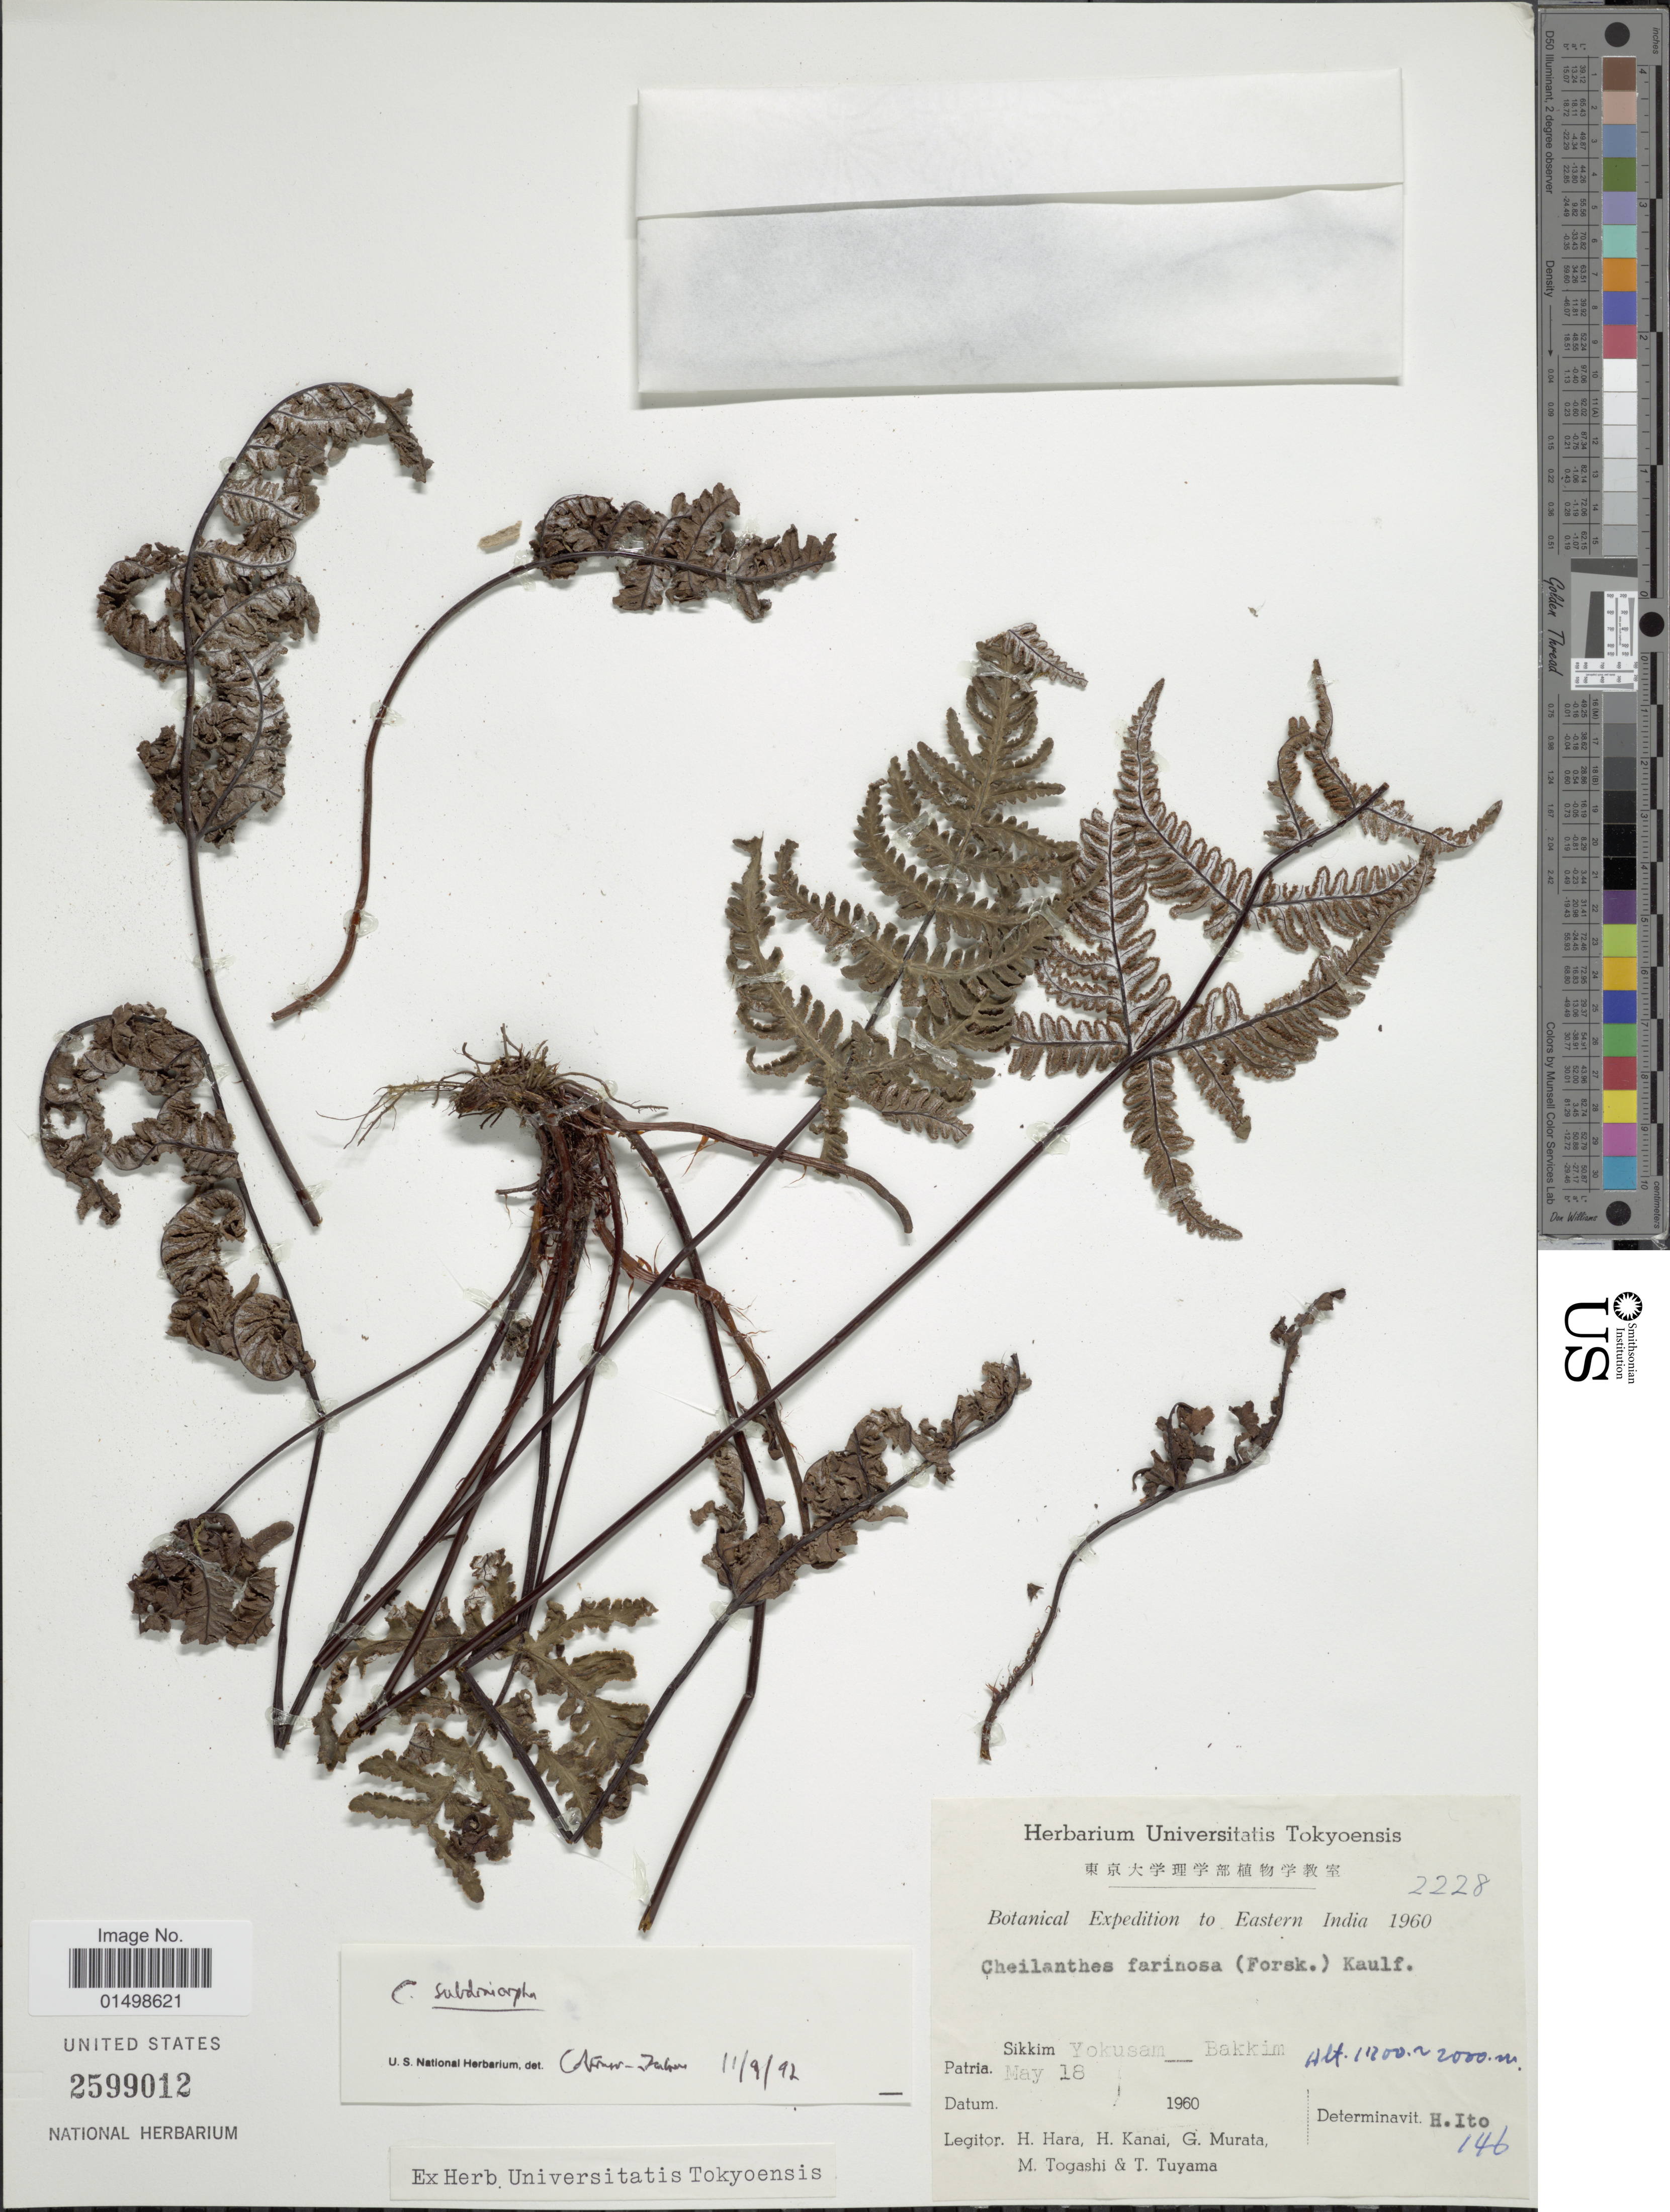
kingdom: Plantae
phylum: Tracheophyta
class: Polypodiopsida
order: Polypodiales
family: Pteridaceae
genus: Aleuritopteris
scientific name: Aleuritopteris subrufa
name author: (Baker) Ching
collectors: H. Hara, H. Kanai, G. Murata & M. Togashi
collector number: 2228/146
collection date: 1960-05-18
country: India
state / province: Sikkim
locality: Eastern India. Sikkim. Yokusam_Bakkim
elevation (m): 1200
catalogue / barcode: US 2599012